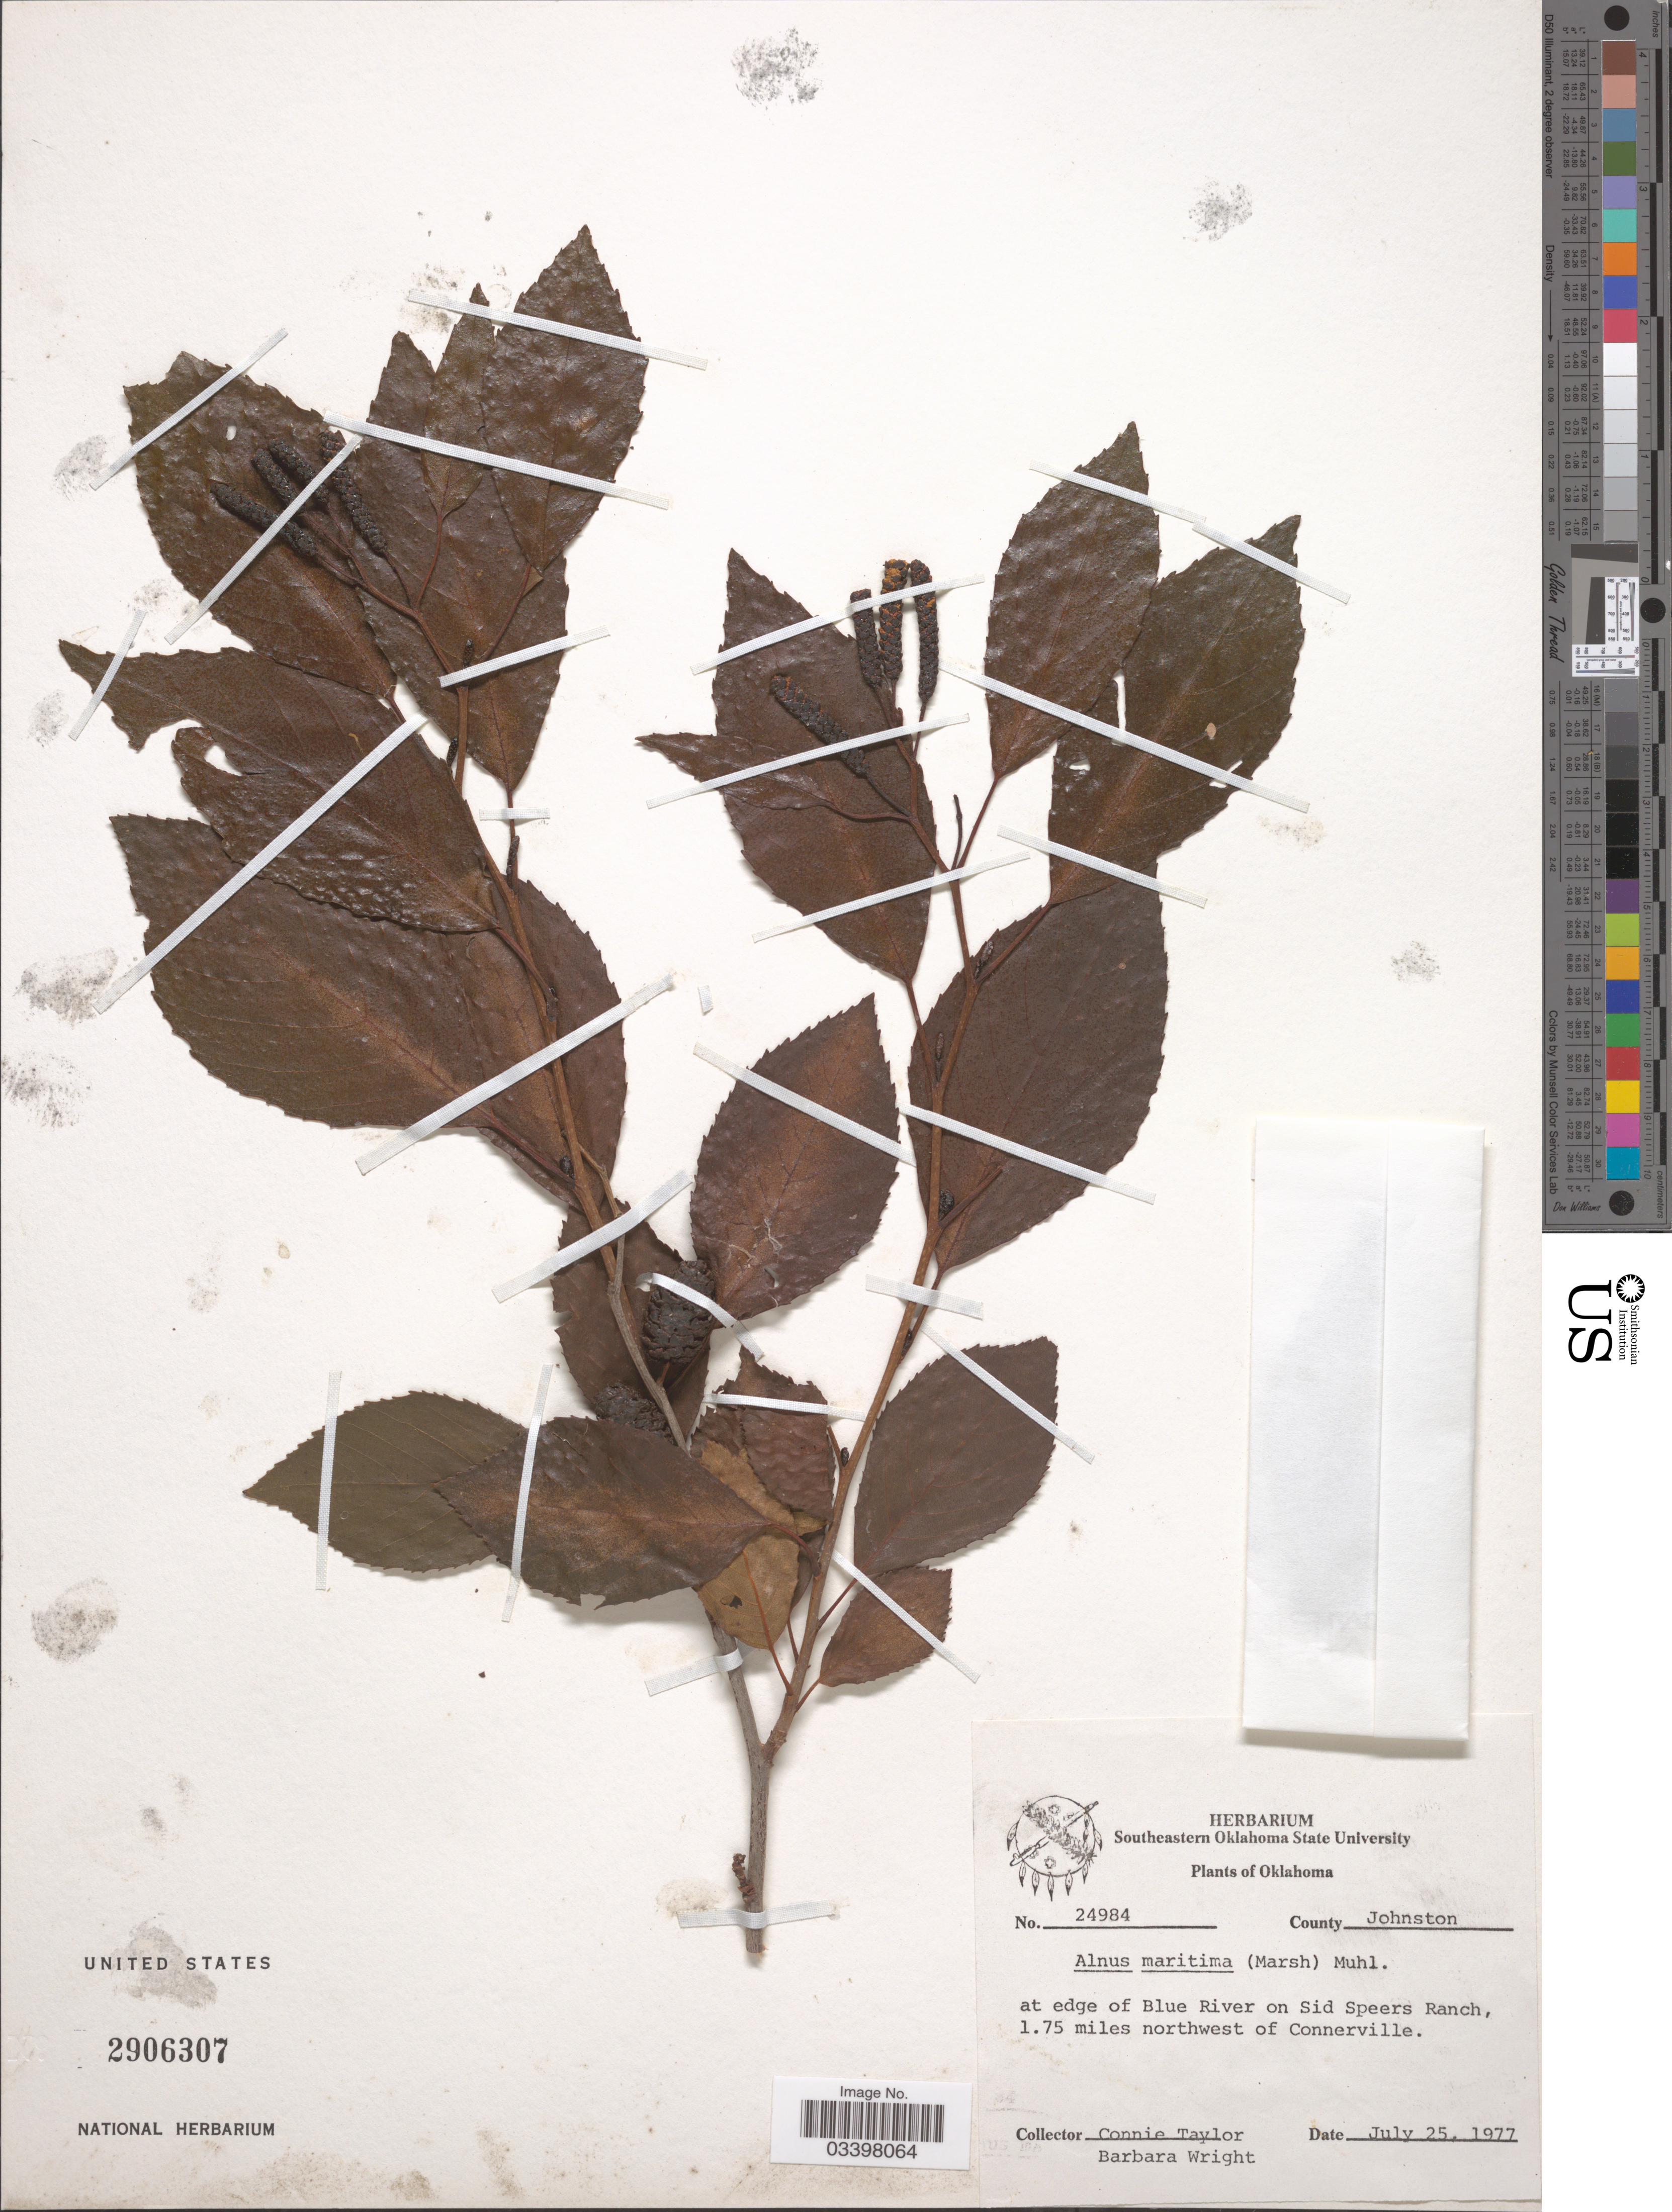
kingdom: Plantae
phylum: Tracheophyta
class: Magnoliopsida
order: Fagales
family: Betulaceae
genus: Alnus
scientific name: Alnus maritima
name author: (Marshall) Muhl. ex Nutt.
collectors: C. Taylor & B. Wright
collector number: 24984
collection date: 1977-07-25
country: United States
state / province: Oklahoma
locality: County Johnston. At edge of Blue River on Sid Speers Ranch, 1.75 miles northwest of Connerville.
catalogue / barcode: US 2906307